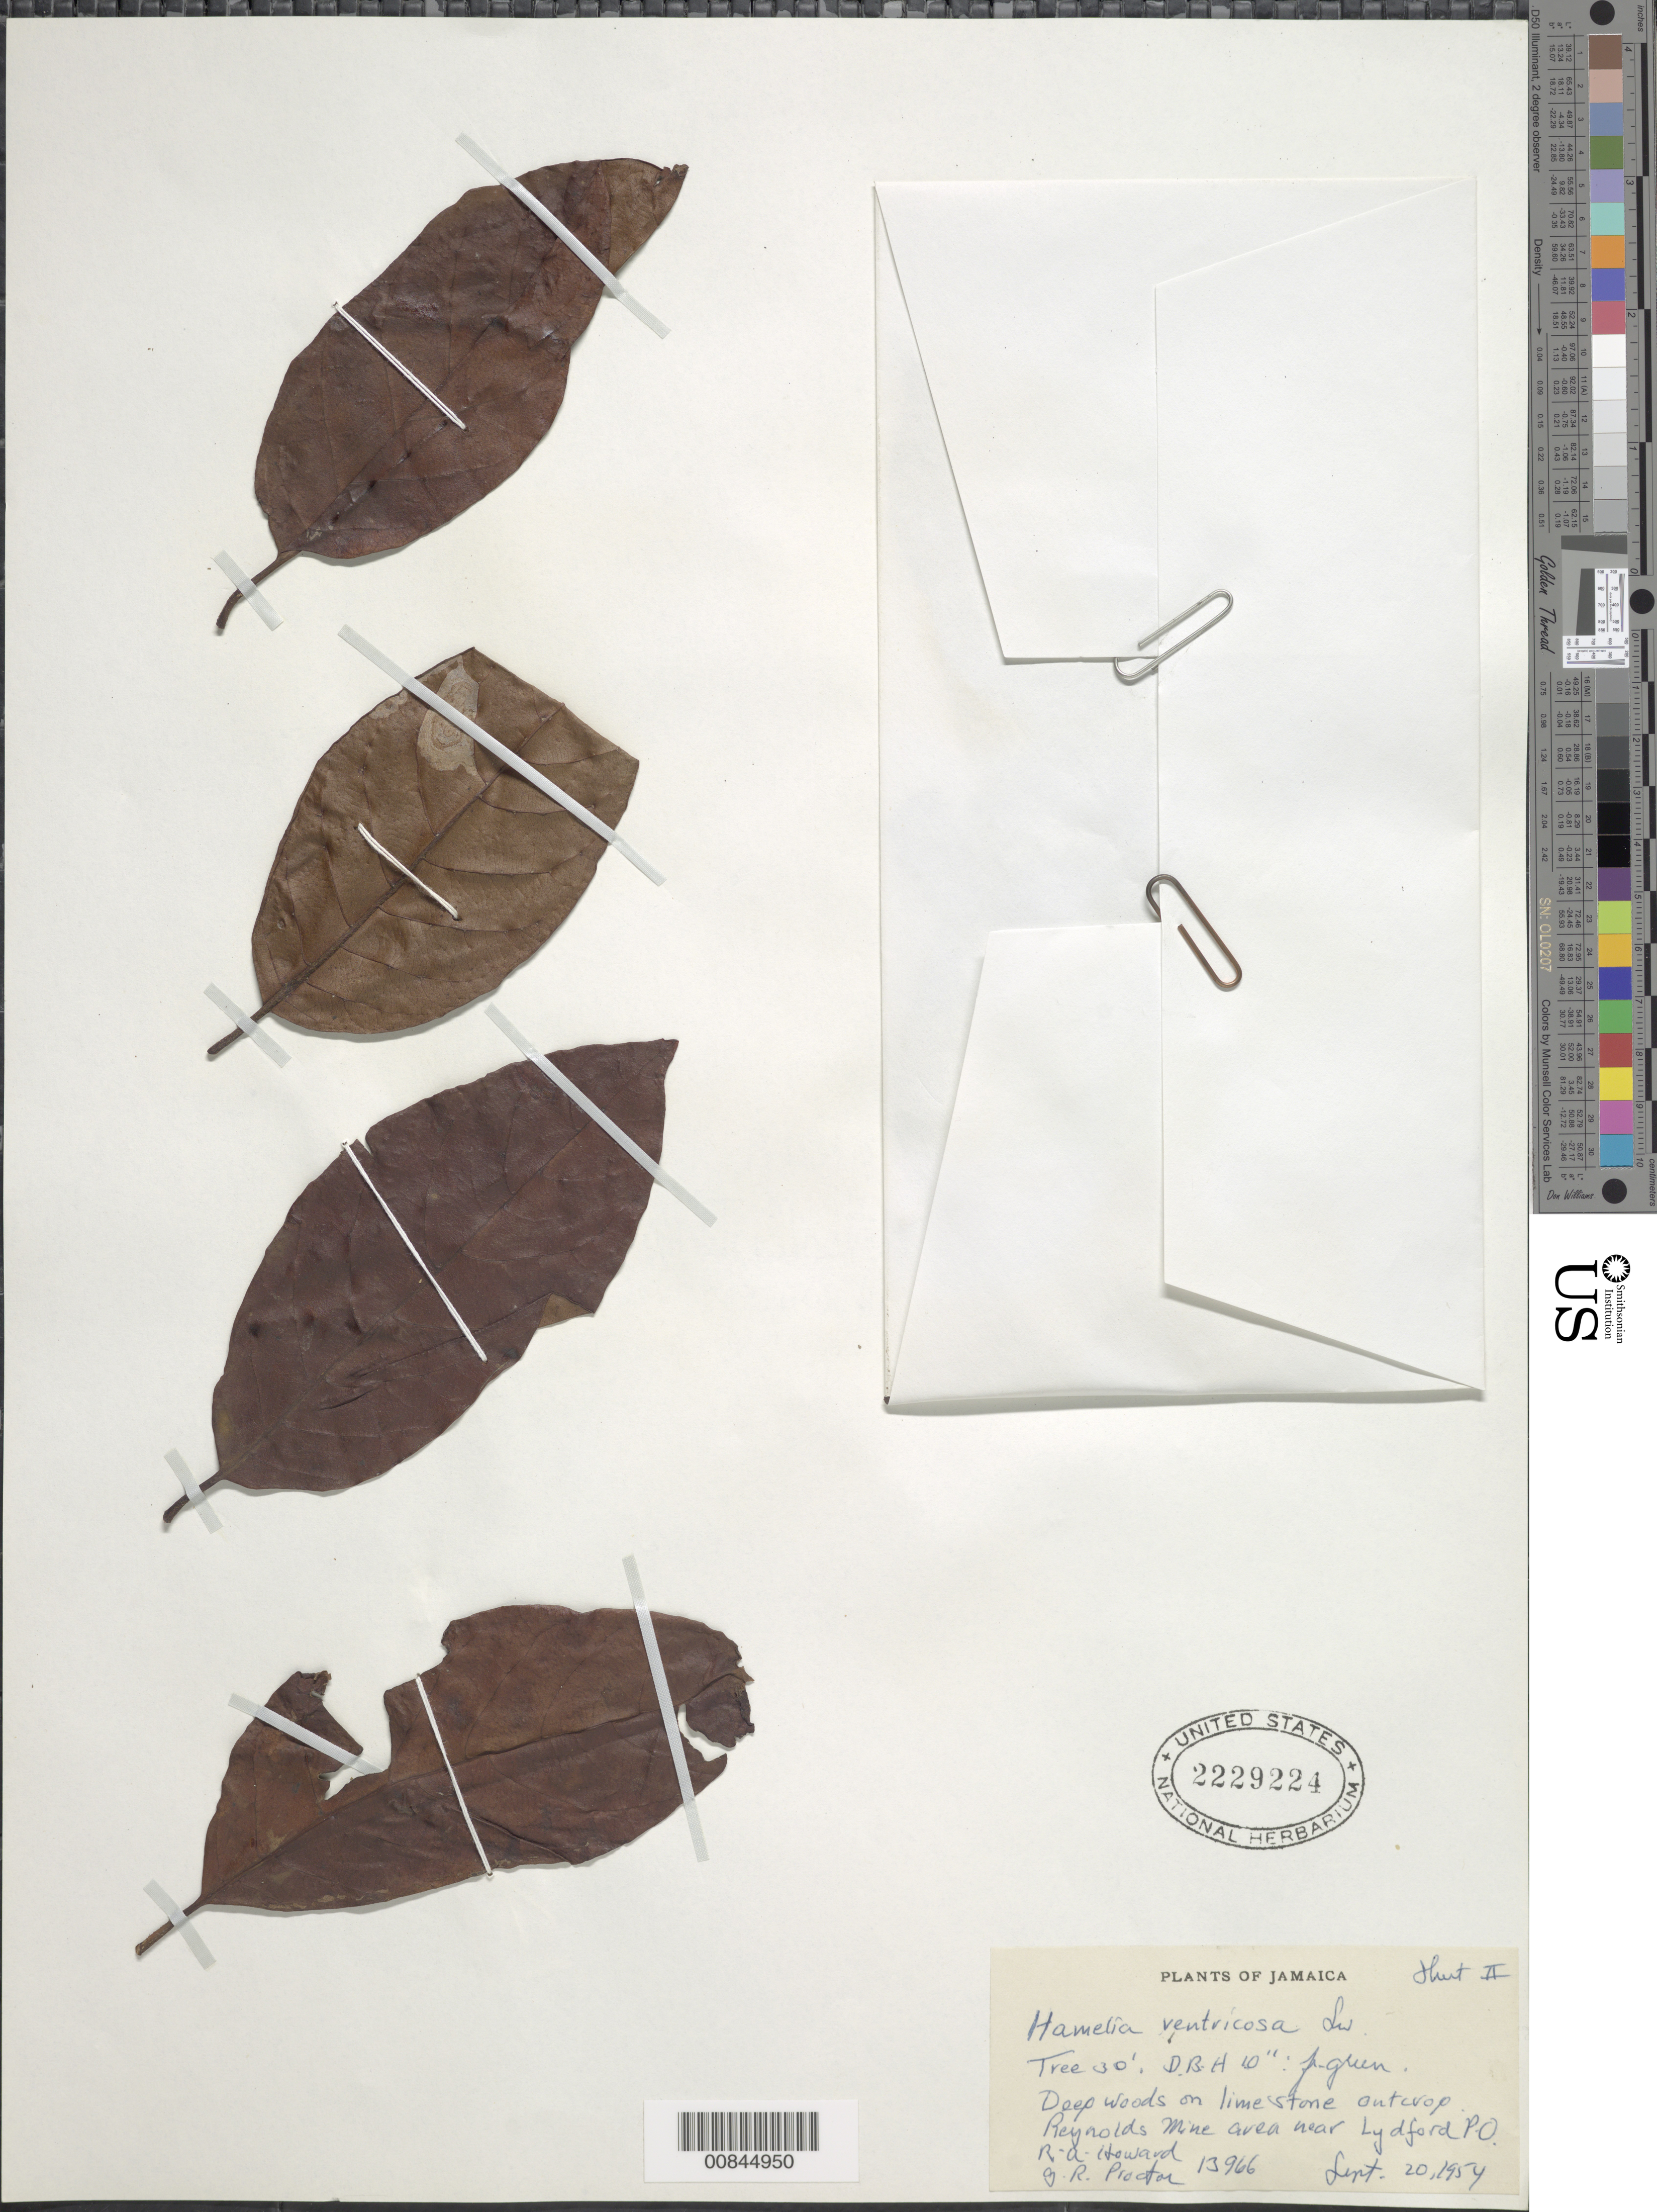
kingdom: Plantae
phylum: Tracheophyta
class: Magnoliopsida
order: Gentianales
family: Rubiaceae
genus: Hamelia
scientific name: Hamelia ventricosa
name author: Sw.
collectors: R. A. Howard & G. R. Proctor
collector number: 13966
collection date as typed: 20 Sep 1954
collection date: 1954-09-20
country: Jamaica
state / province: Saint Ann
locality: Reynolds Mine area, near Lydford, P.O.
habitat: Deep woods on limestone outcrop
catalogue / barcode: US 2229224